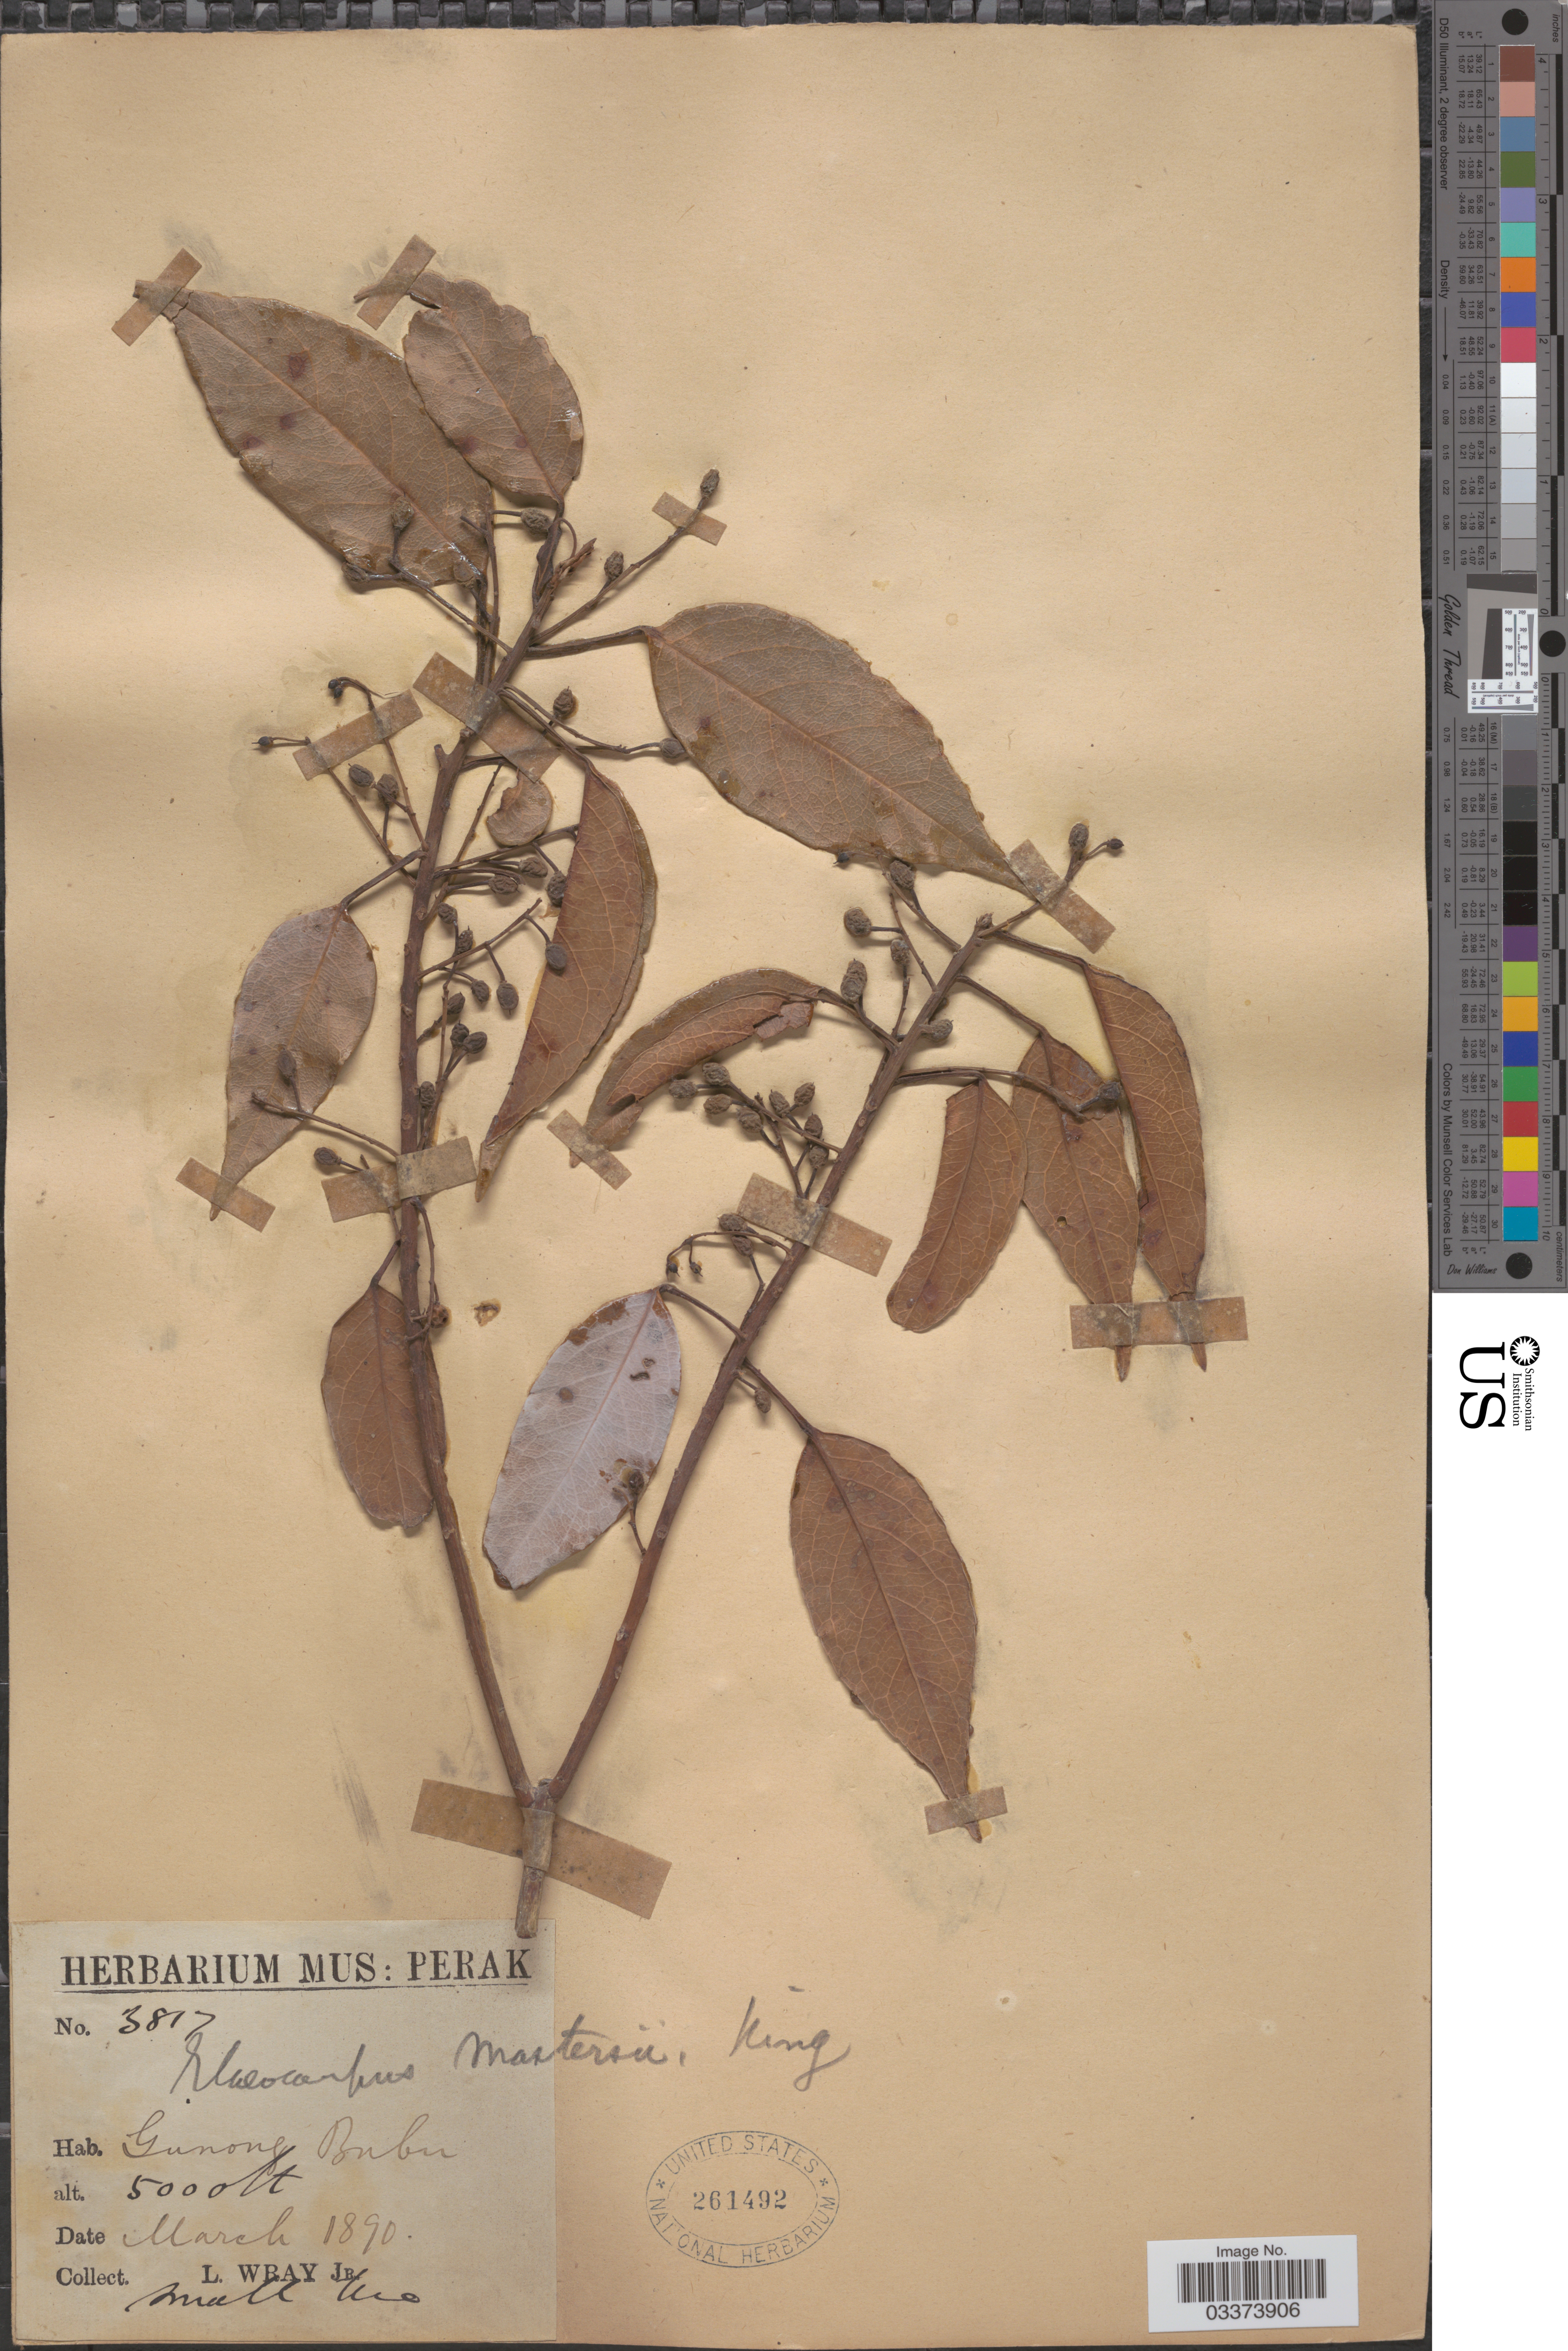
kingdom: Plantae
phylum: Tracheophyta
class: Magnoliopsida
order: Oxalidales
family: Elaeocarpaceae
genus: Elaeocarpus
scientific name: Elaeocarpus mastersii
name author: King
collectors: L. Wray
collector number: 3817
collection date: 1890-03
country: Malaysia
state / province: Perak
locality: Gunong Bubu.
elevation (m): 1524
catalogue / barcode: US 261492